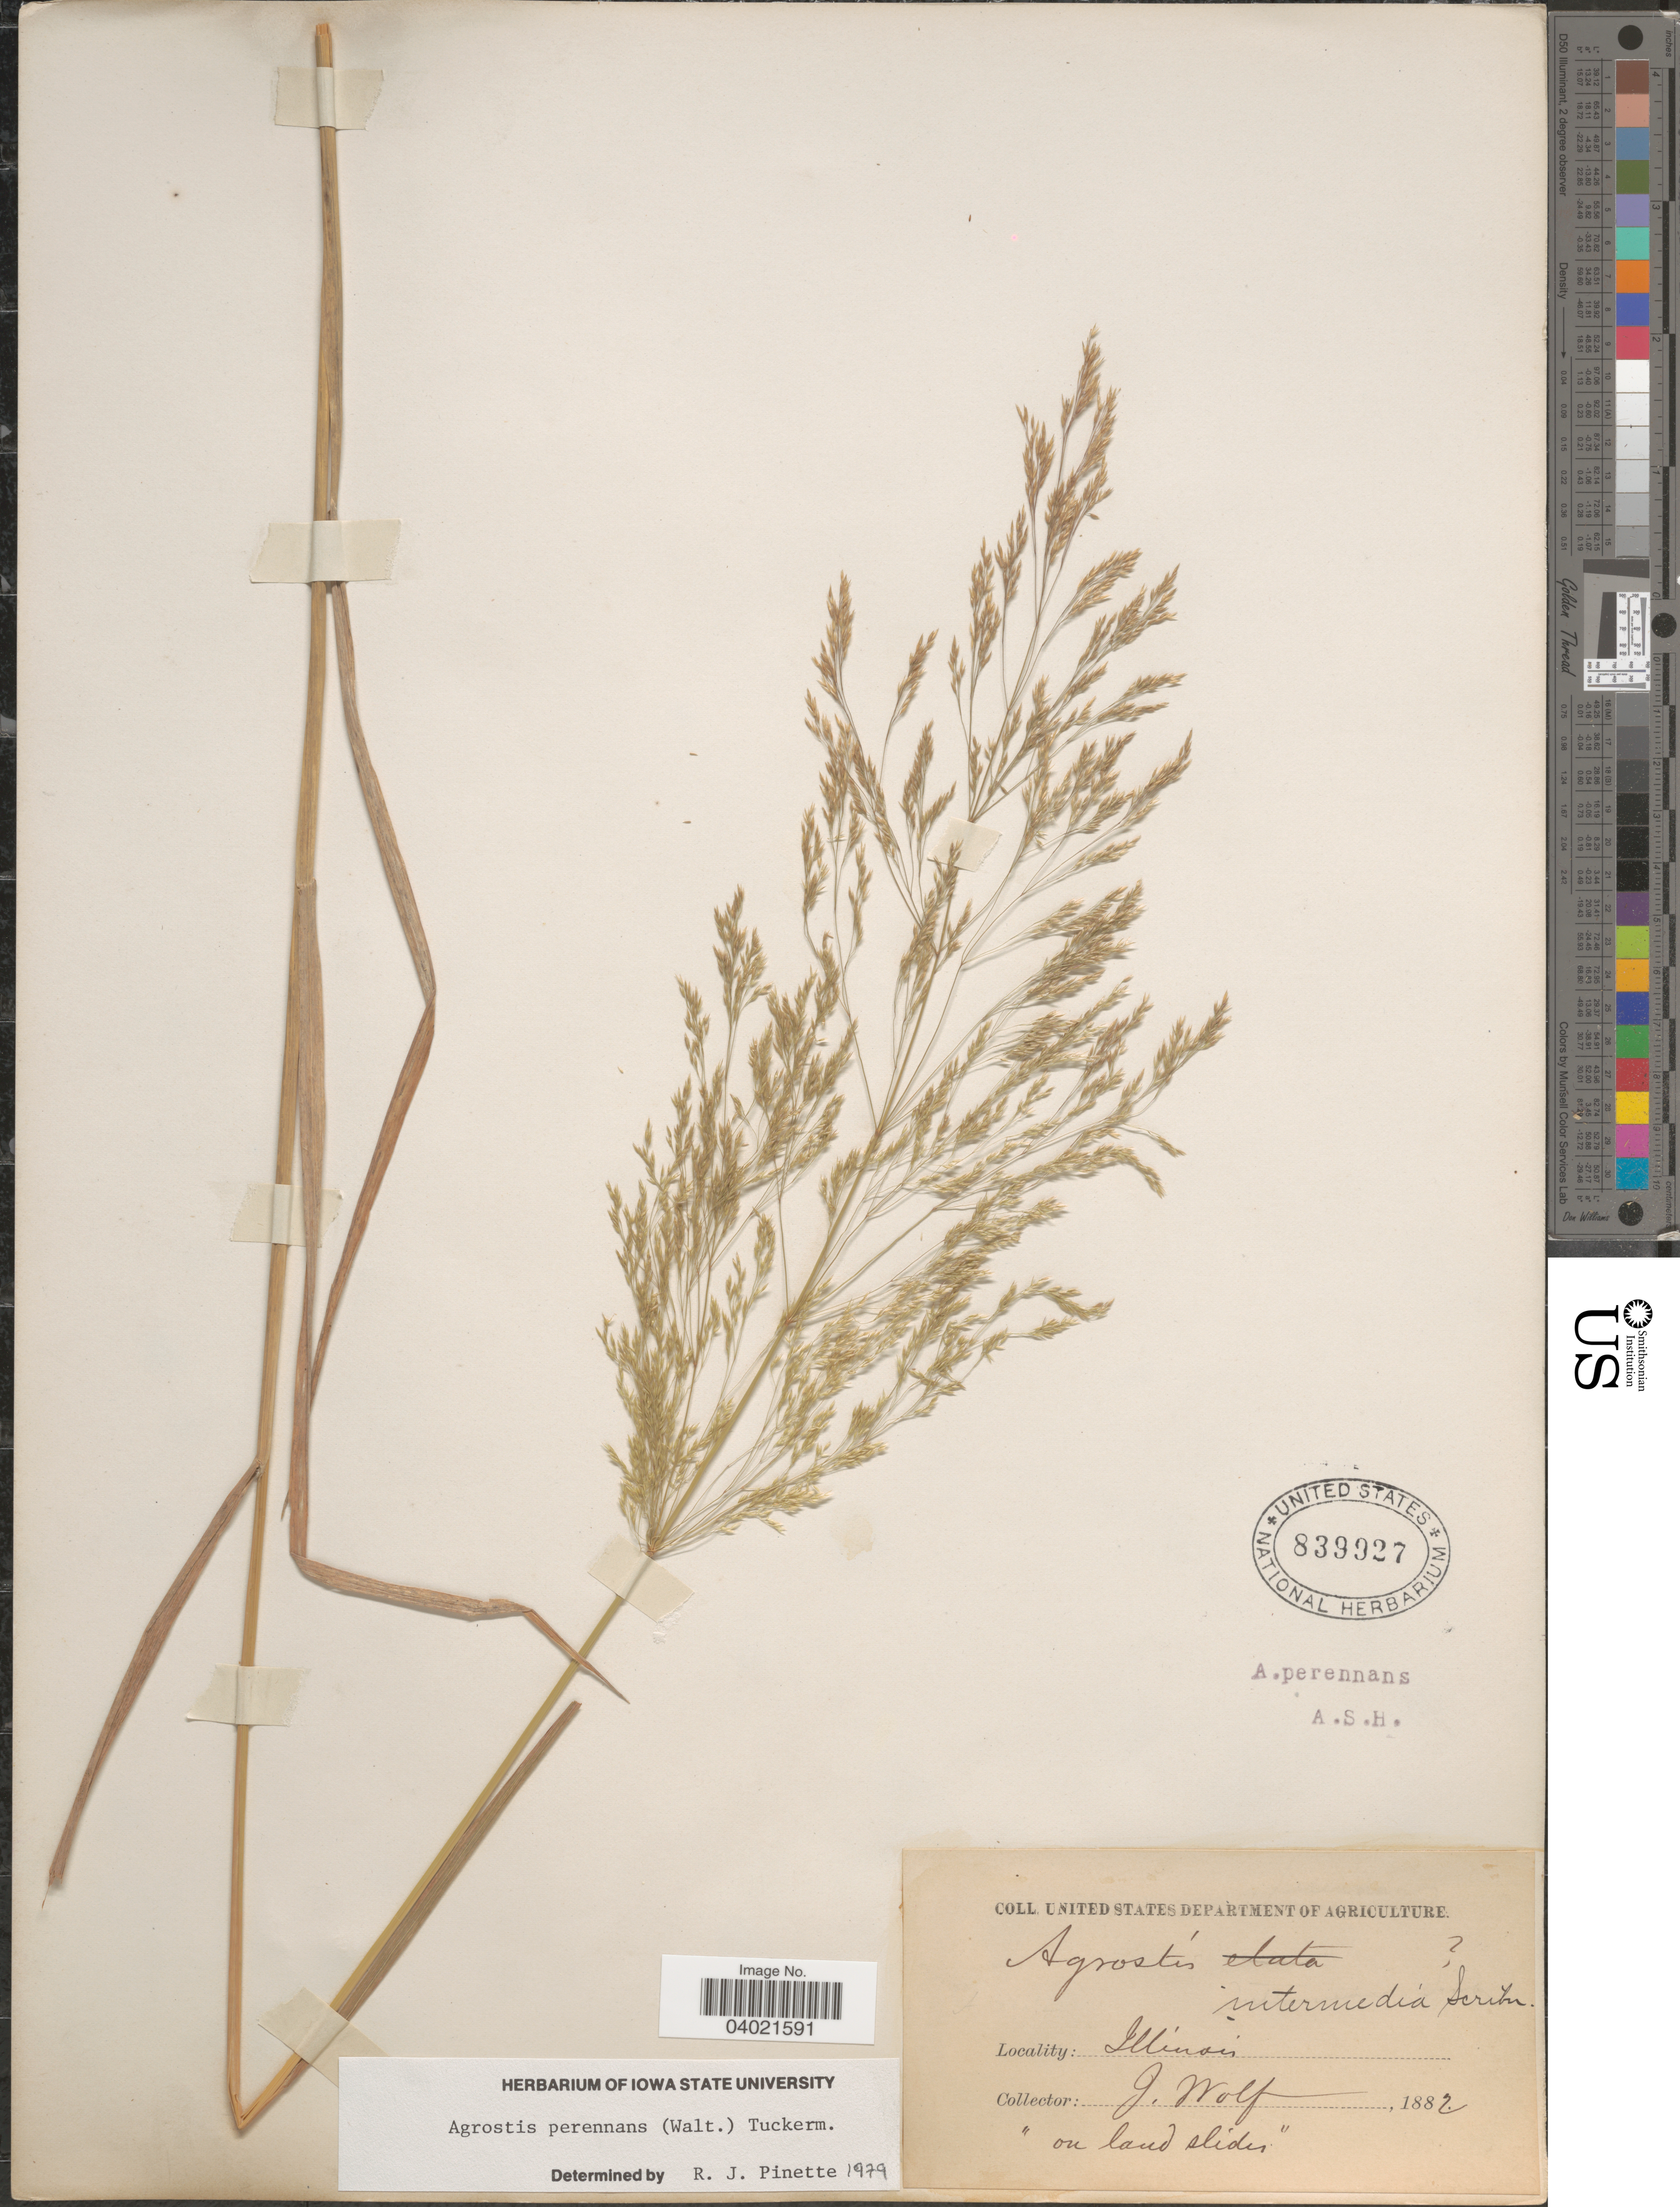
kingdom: Plantae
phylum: Tracheophyta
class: Liliopsida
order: Poales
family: Poaceae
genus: Agrostis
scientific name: Agrostis perennans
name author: (Walter) Tuck.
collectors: J. Wolf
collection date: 1882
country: United States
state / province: Illinois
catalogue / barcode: US 839927